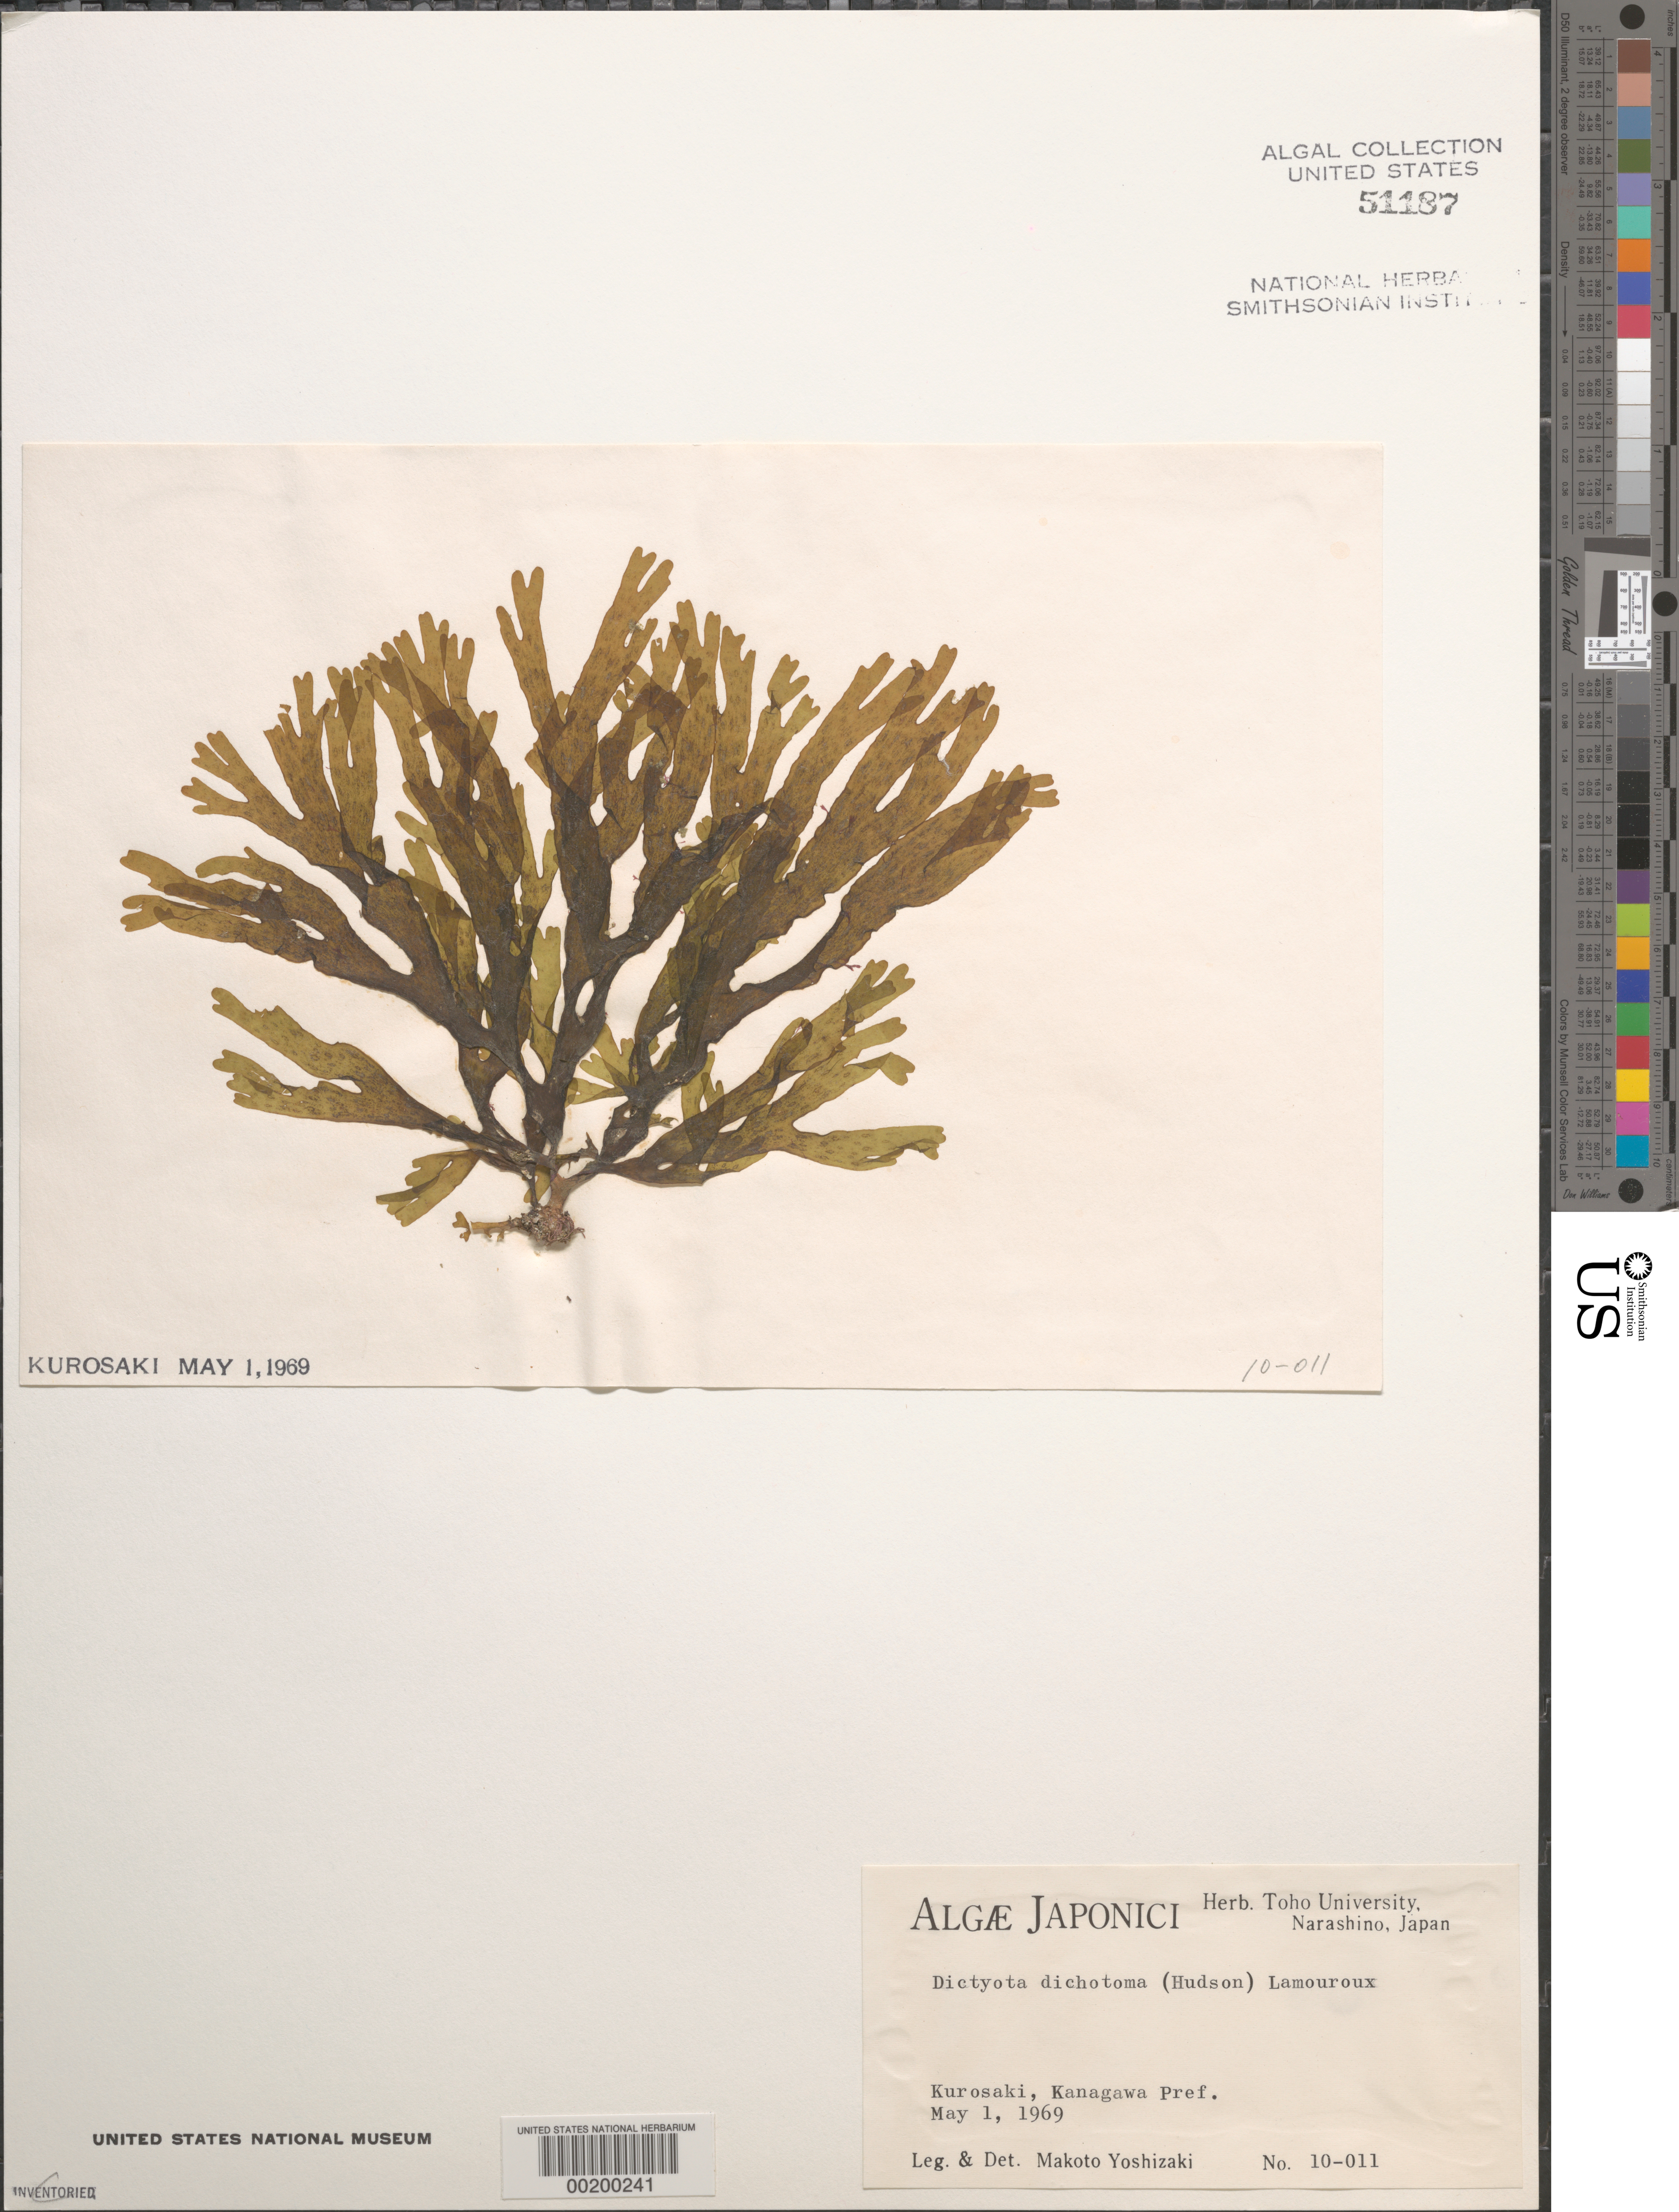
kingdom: Chromista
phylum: Ochrophyta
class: Phaeophyceae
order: Dictyotales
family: Dictyotaceae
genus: Dictyota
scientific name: Dictyota dichotoma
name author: (Huds.) J.V.Lamouroux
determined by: Yoshizaki, M.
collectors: M. Yoshizaki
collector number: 10-011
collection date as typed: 01 May 1969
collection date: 1969-05-01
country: Japan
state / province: Kanagawa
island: Honshu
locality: Kurosaki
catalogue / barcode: US 51187